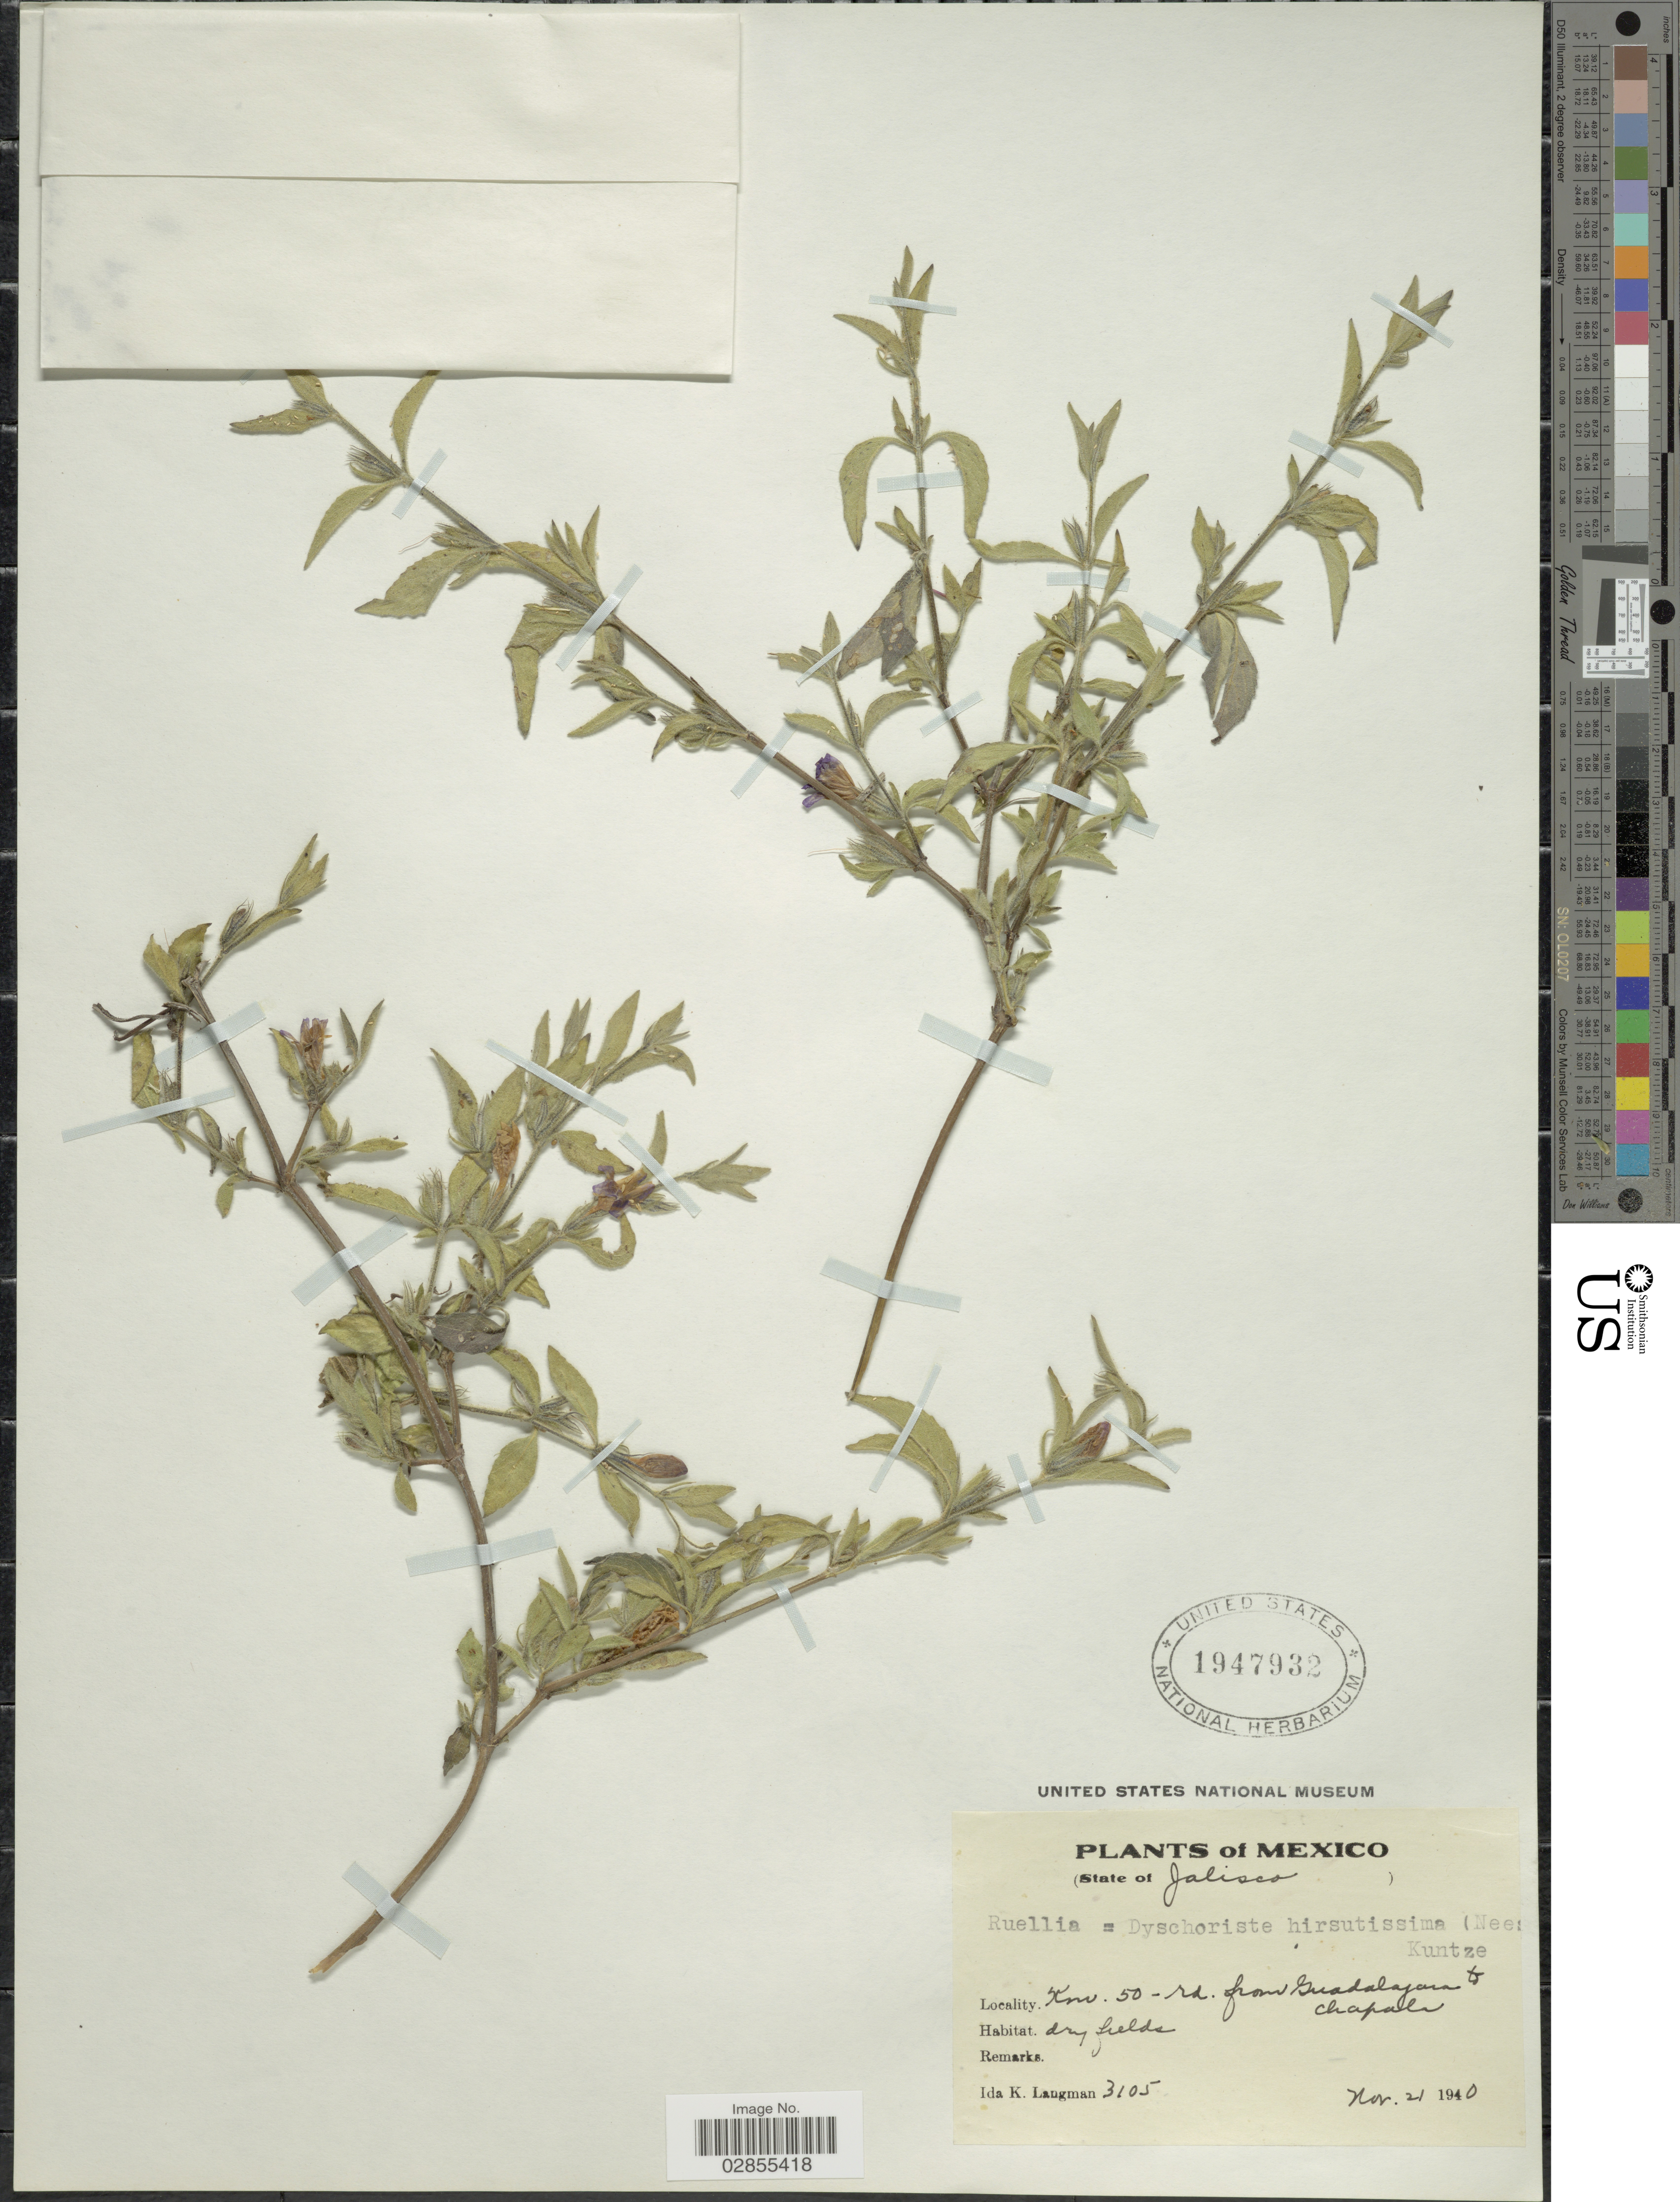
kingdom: Plantae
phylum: Tracheophyta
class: Magnoliopsida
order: Lamiales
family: Acanthaceae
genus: Dyschoriste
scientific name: Dyschoriste hirsutissima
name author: (Nees) Kuntze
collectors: I. K. Langman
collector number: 3105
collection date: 1940-11-21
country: Mexico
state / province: Jalisco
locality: Km. 50, rd. from Guadalajara to Chapala.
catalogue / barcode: US 1947932